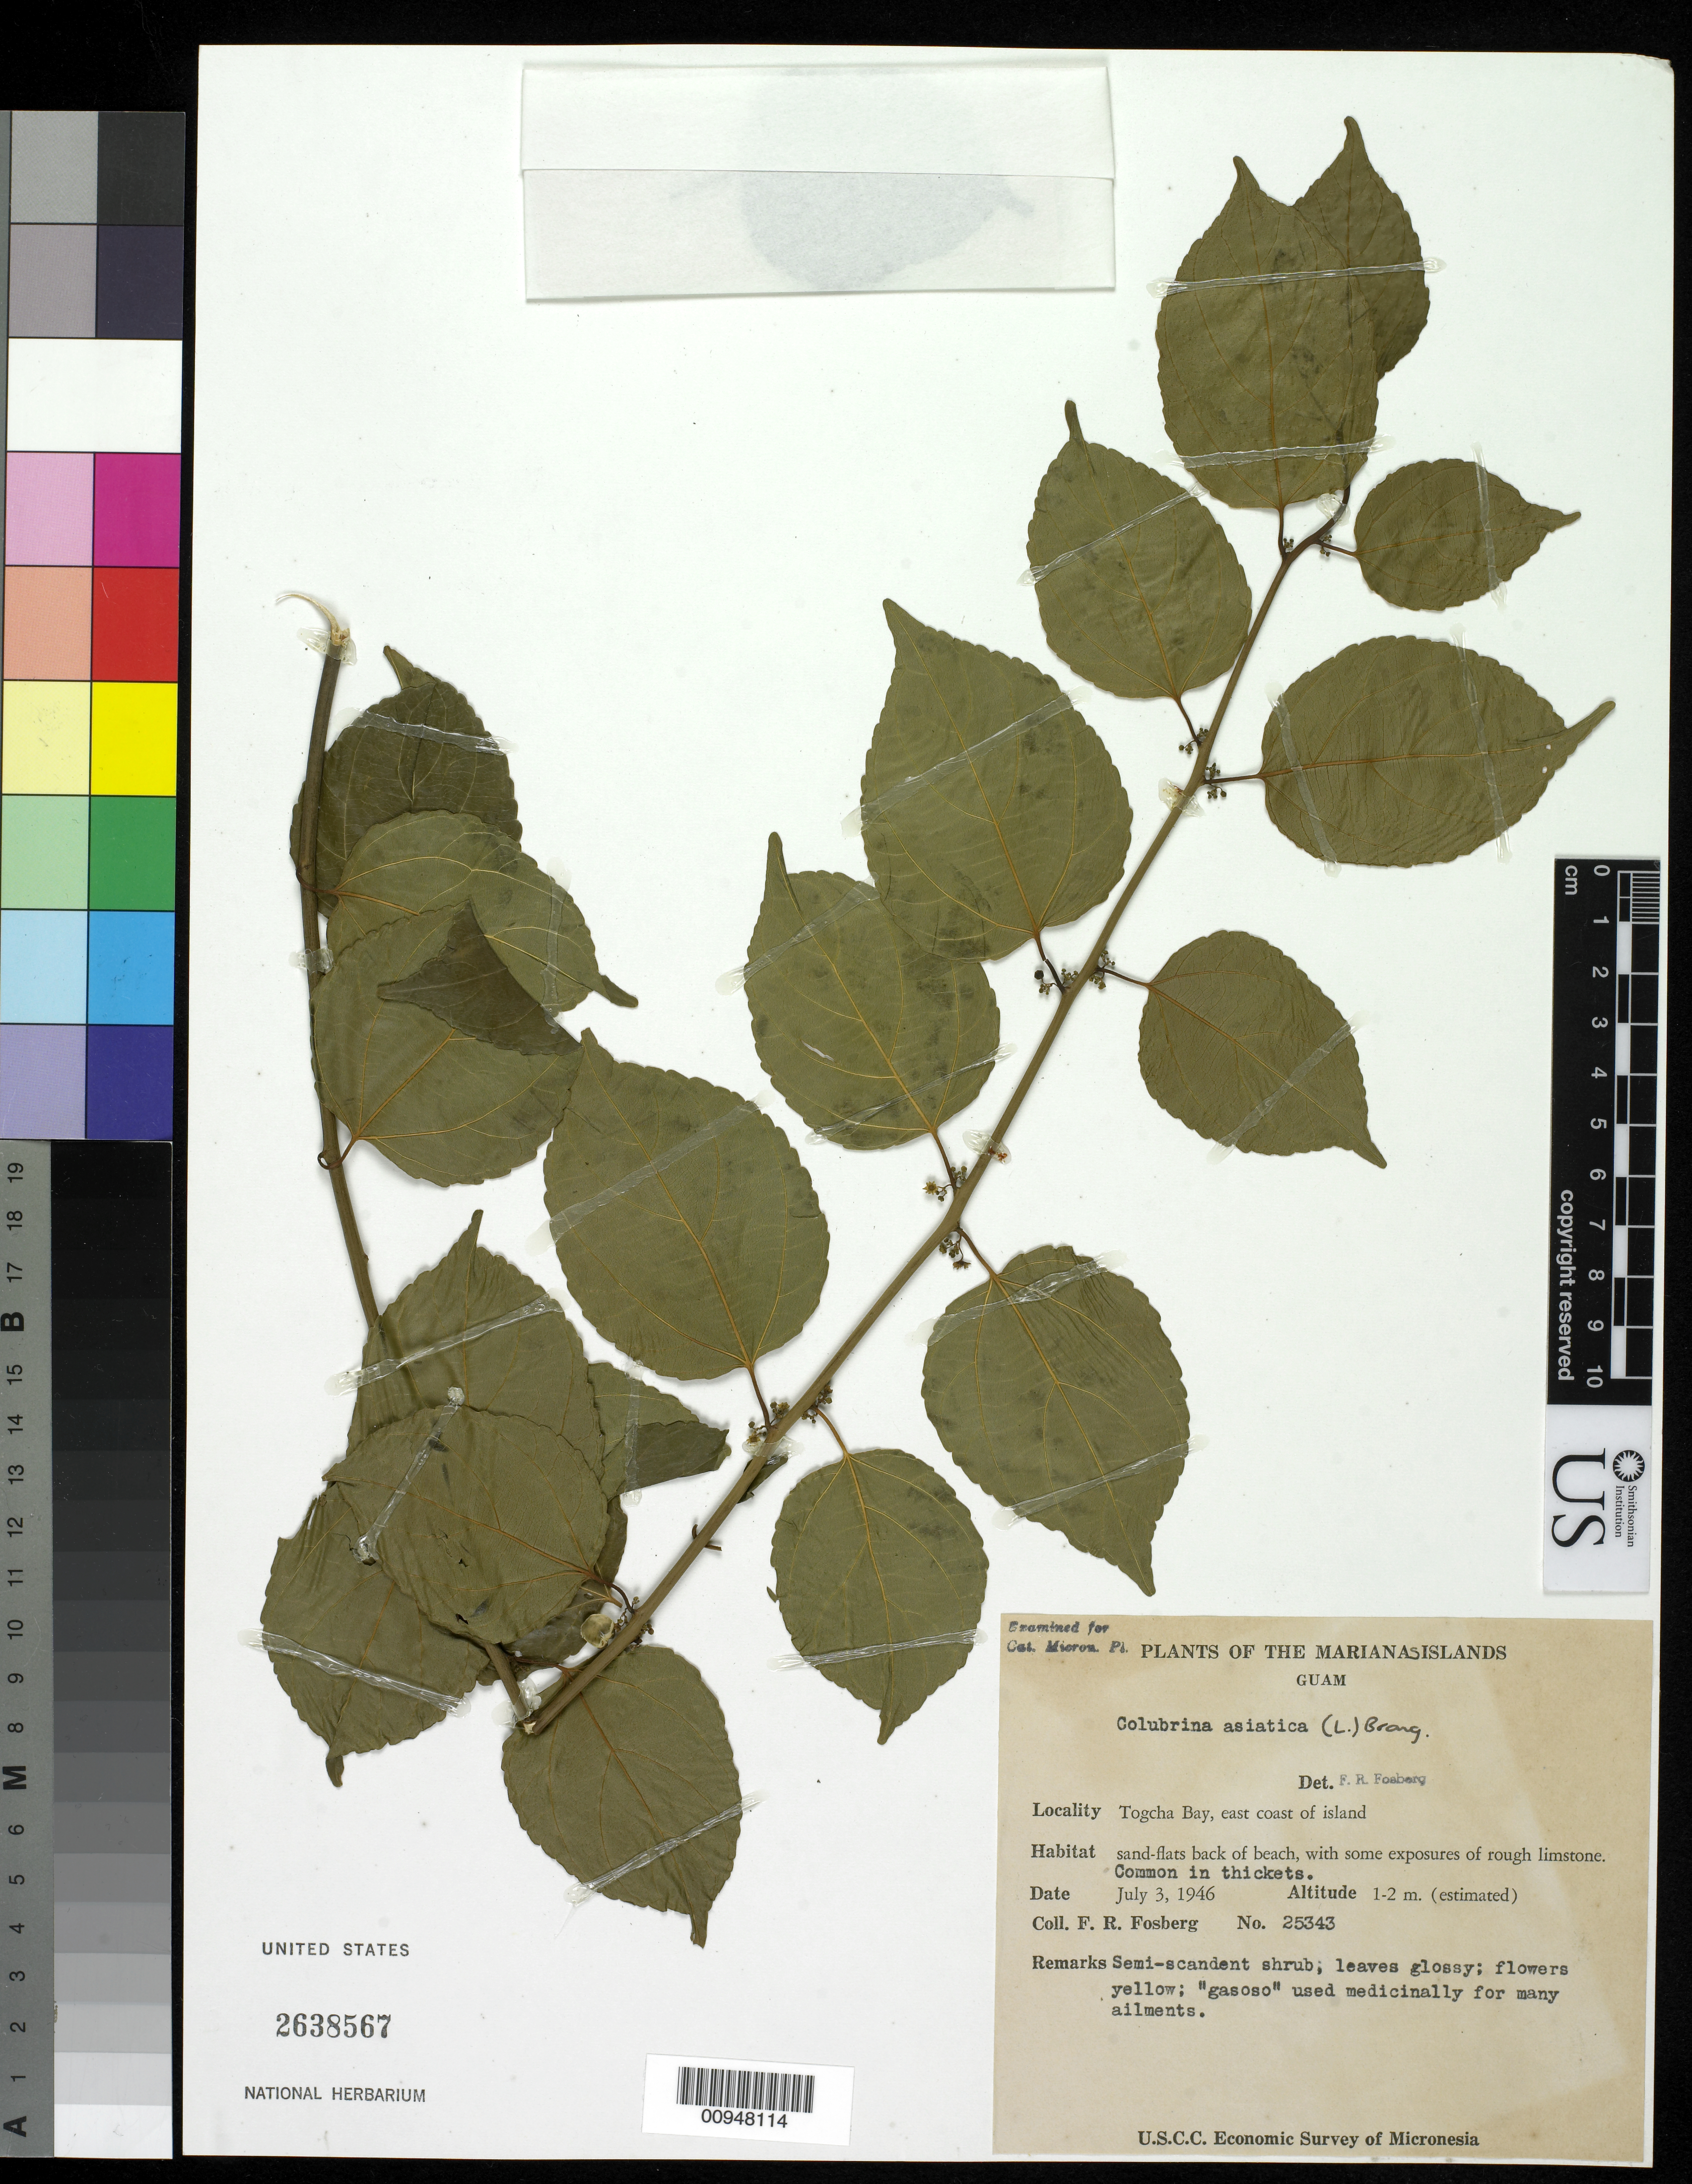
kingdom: Plantae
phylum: Tracheophyta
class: Magnoliopsida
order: Rosales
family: Rhamnaceae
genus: Colubrina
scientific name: Colubrina asiatica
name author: (L.) Brongn.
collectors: F. R. Fosberg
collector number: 25343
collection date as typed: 03 Jul 1946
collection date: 1946-07-03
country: Guam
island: Guam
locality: Togcha Bay, east coast of island.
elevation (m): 1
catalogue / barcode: US 2638567